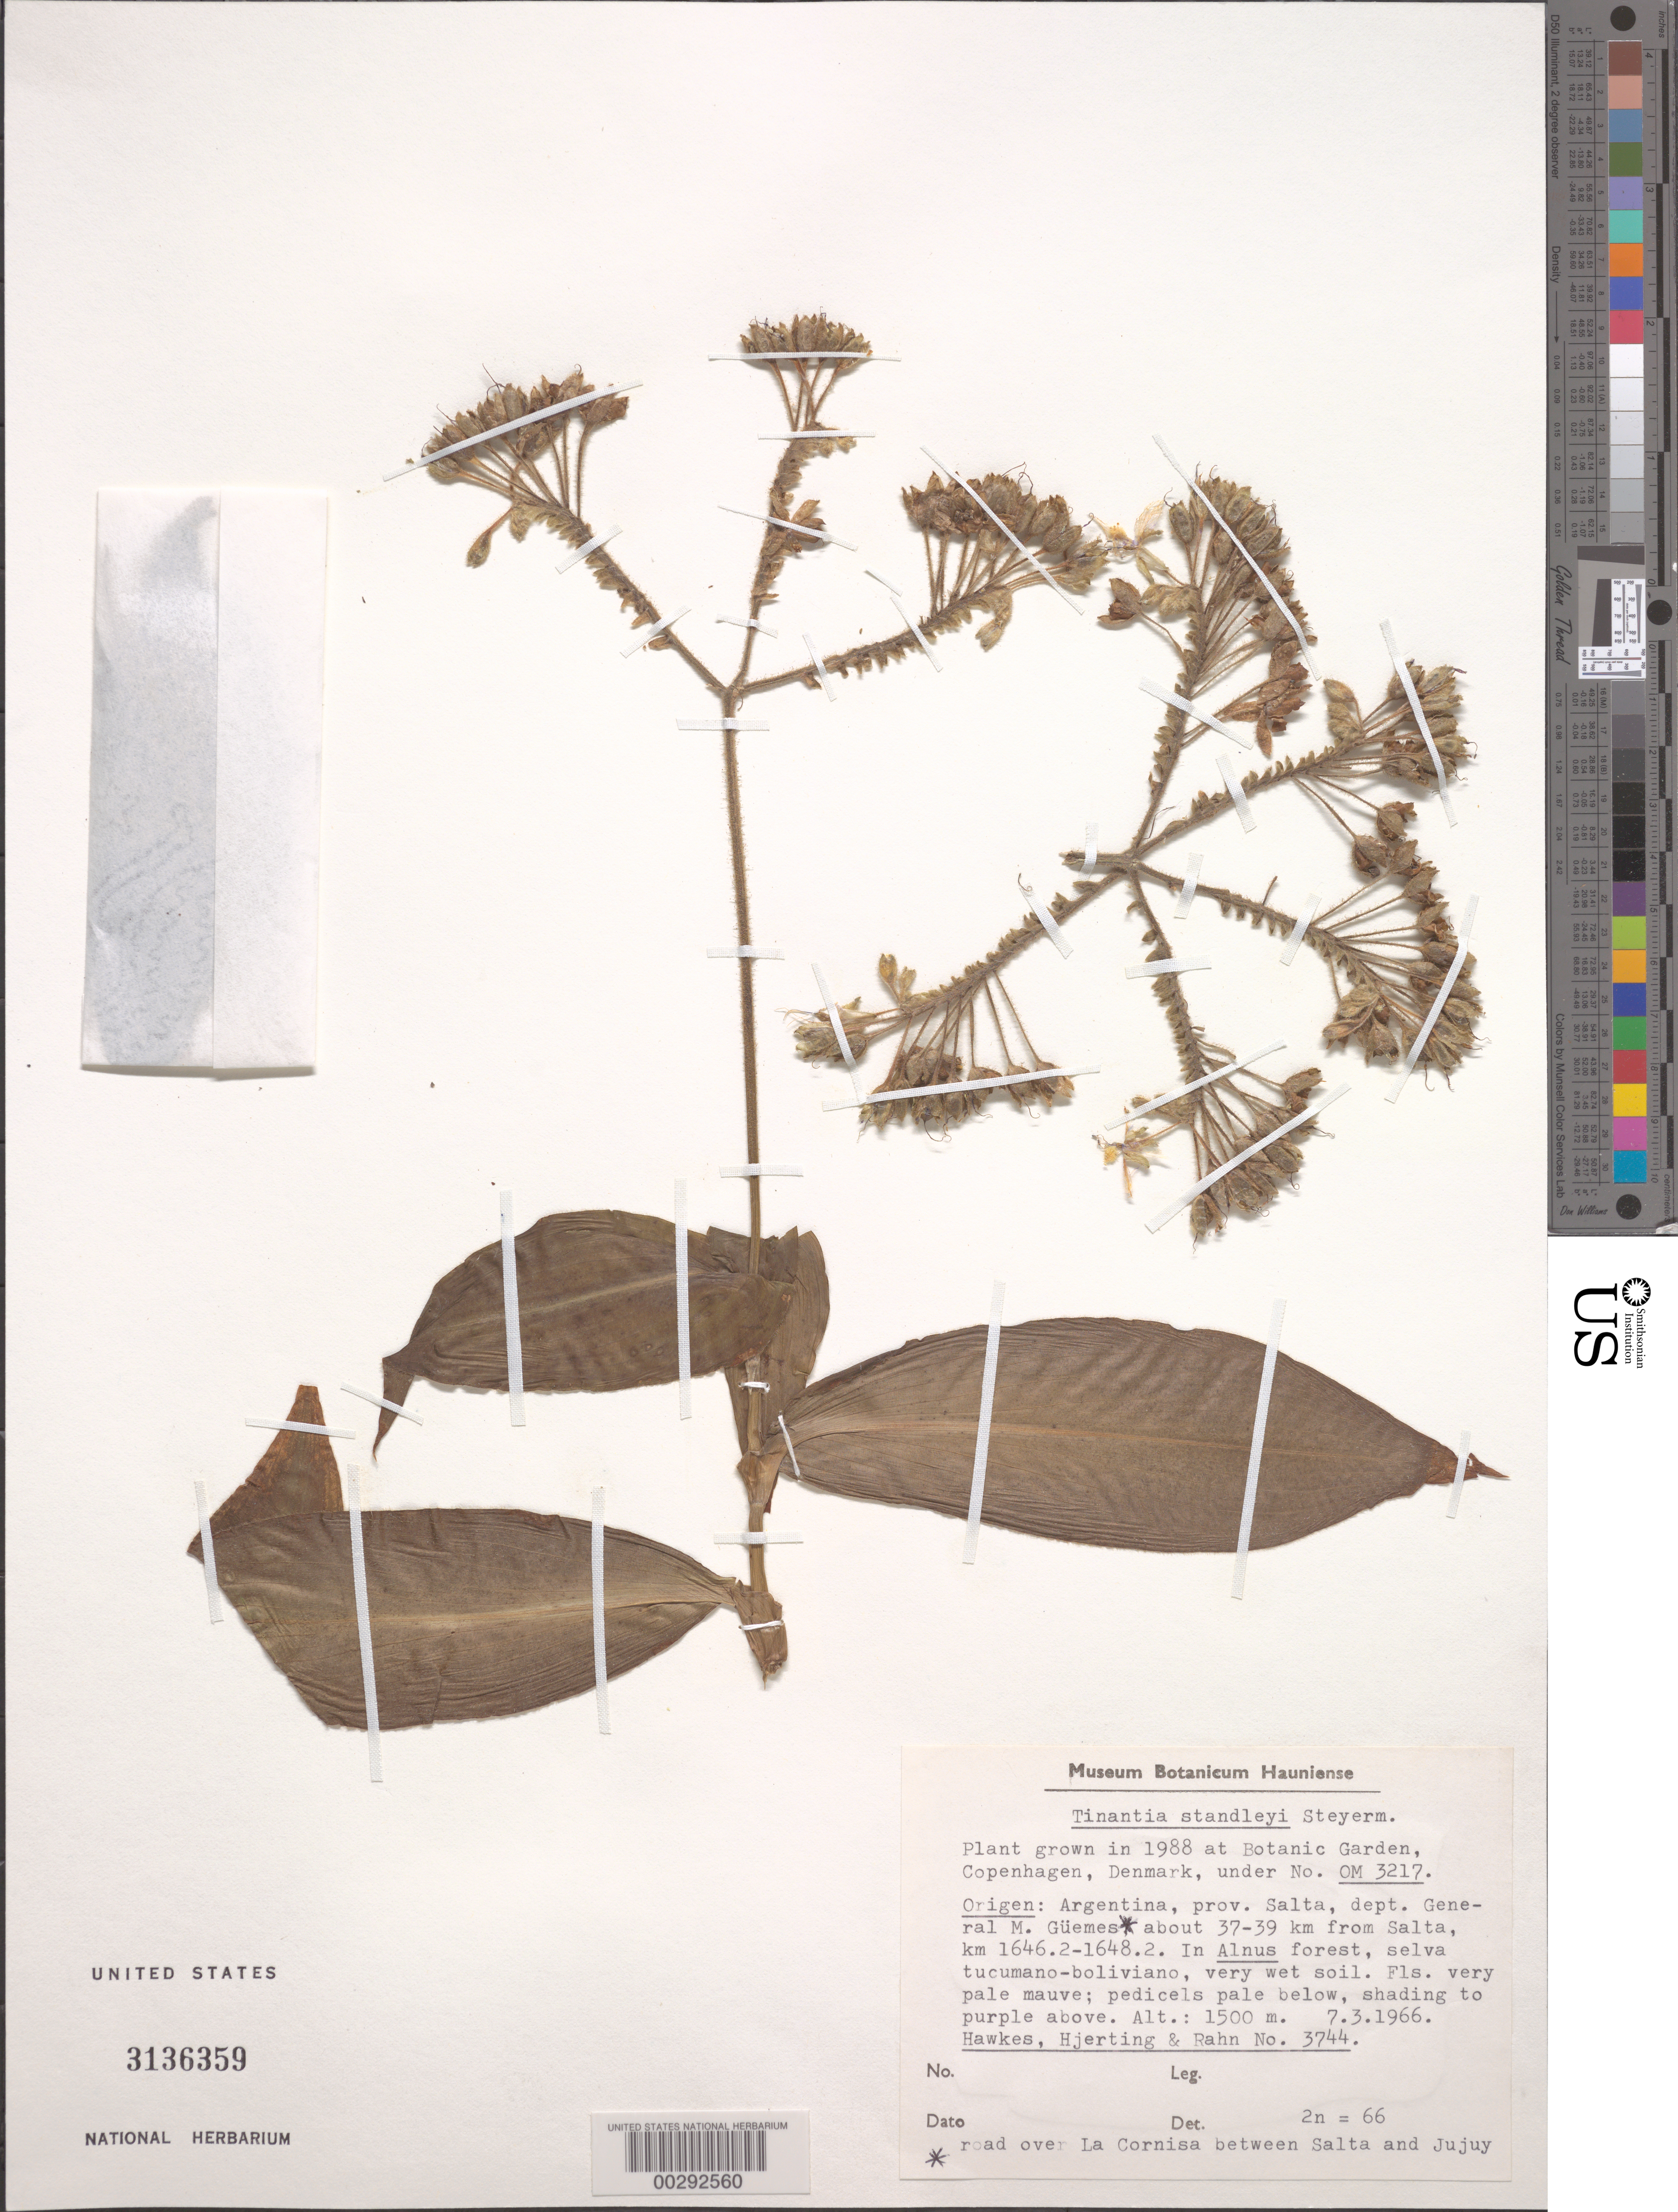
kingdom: Plantae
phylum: Tracheophyta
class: Liliopsida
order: Commelinales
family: Commelinaceae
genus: Tinantia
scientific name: Tinantia standleyi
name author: Steyerm.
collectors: J. Hawkes, J. P. Hjerting & K. Rahn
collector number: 3744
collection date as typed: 07 Mar 1966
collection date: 1966-03-07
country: Argentina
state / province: Salta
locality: General M. Guemes, Camino de la Cornisa between Salta and Jujuy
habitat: In lanus forest, very wet soil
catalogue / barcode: US 3136359